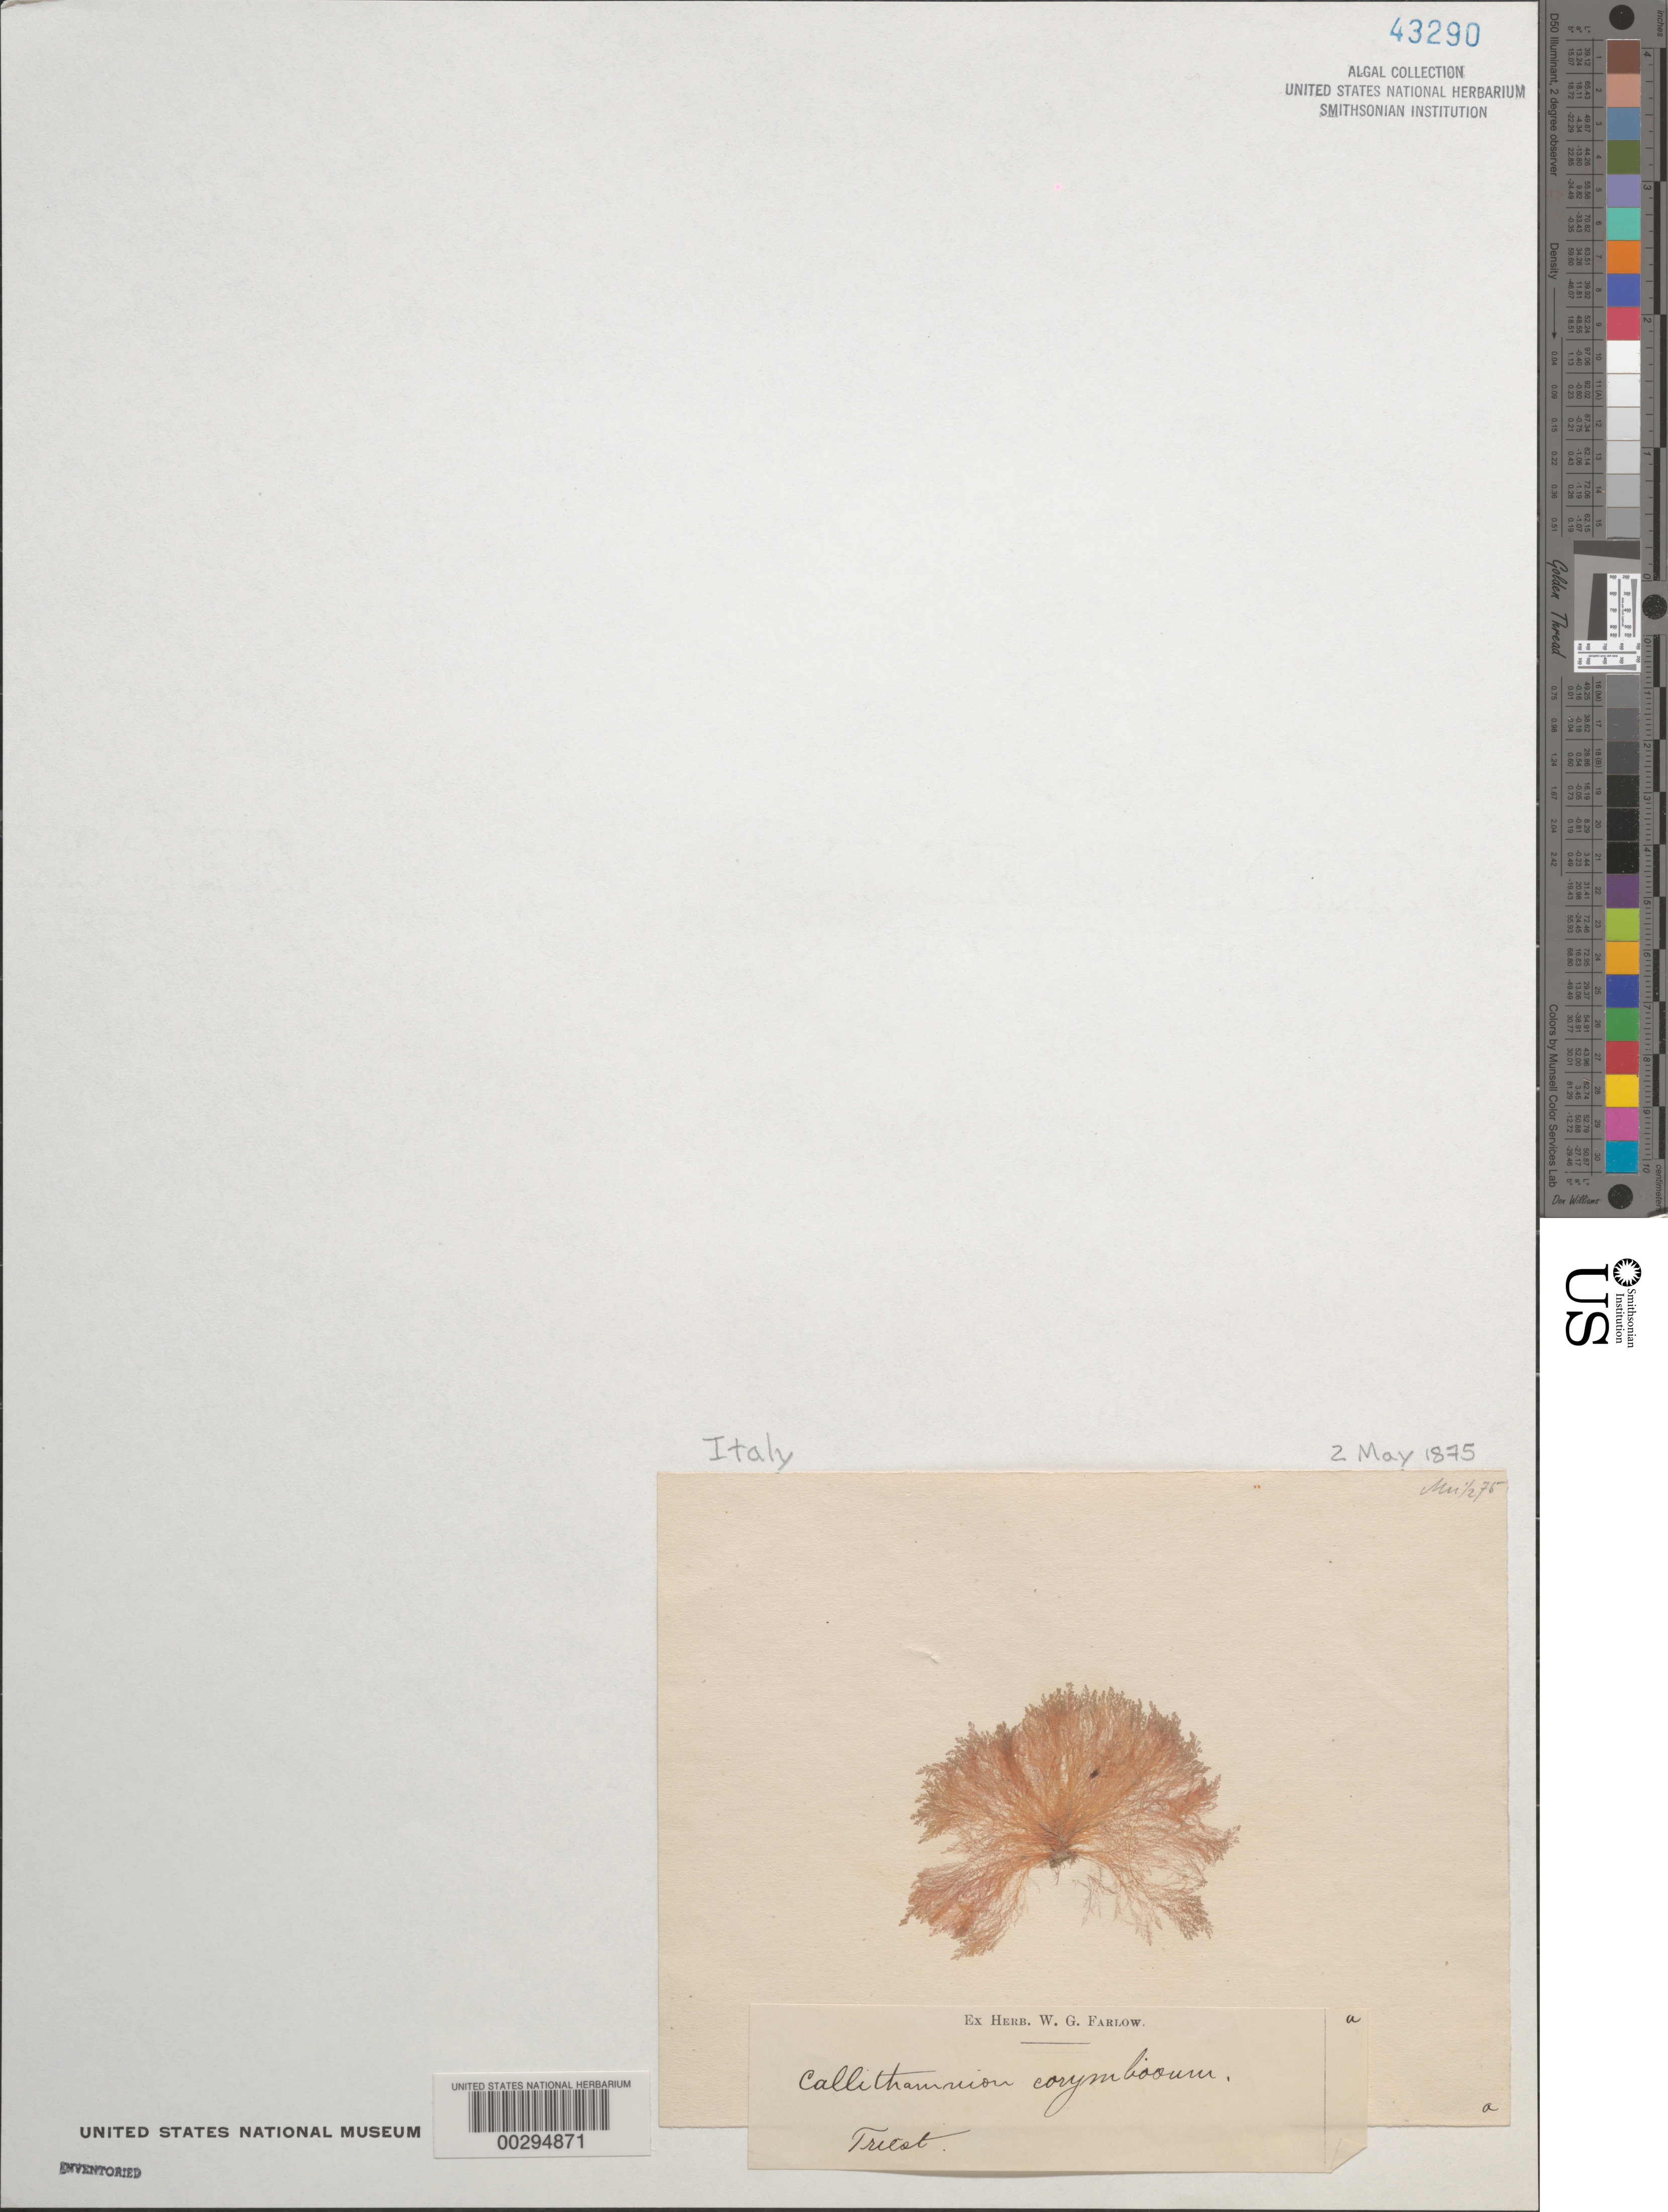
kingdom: Plantae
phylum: Rhodophyta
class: Florideophyceae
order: Ceramiales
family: Callithamniaceae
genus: Callithamnion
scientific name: Callithamnion corymbosum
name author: (Sm.) Lyngb.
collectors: W. Farlow (Herbarium)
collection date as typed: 02 May 1875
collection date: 1875-05-02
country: Italy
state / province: Friuli-venezia Giulia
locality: Trieste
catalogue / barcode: US 43290